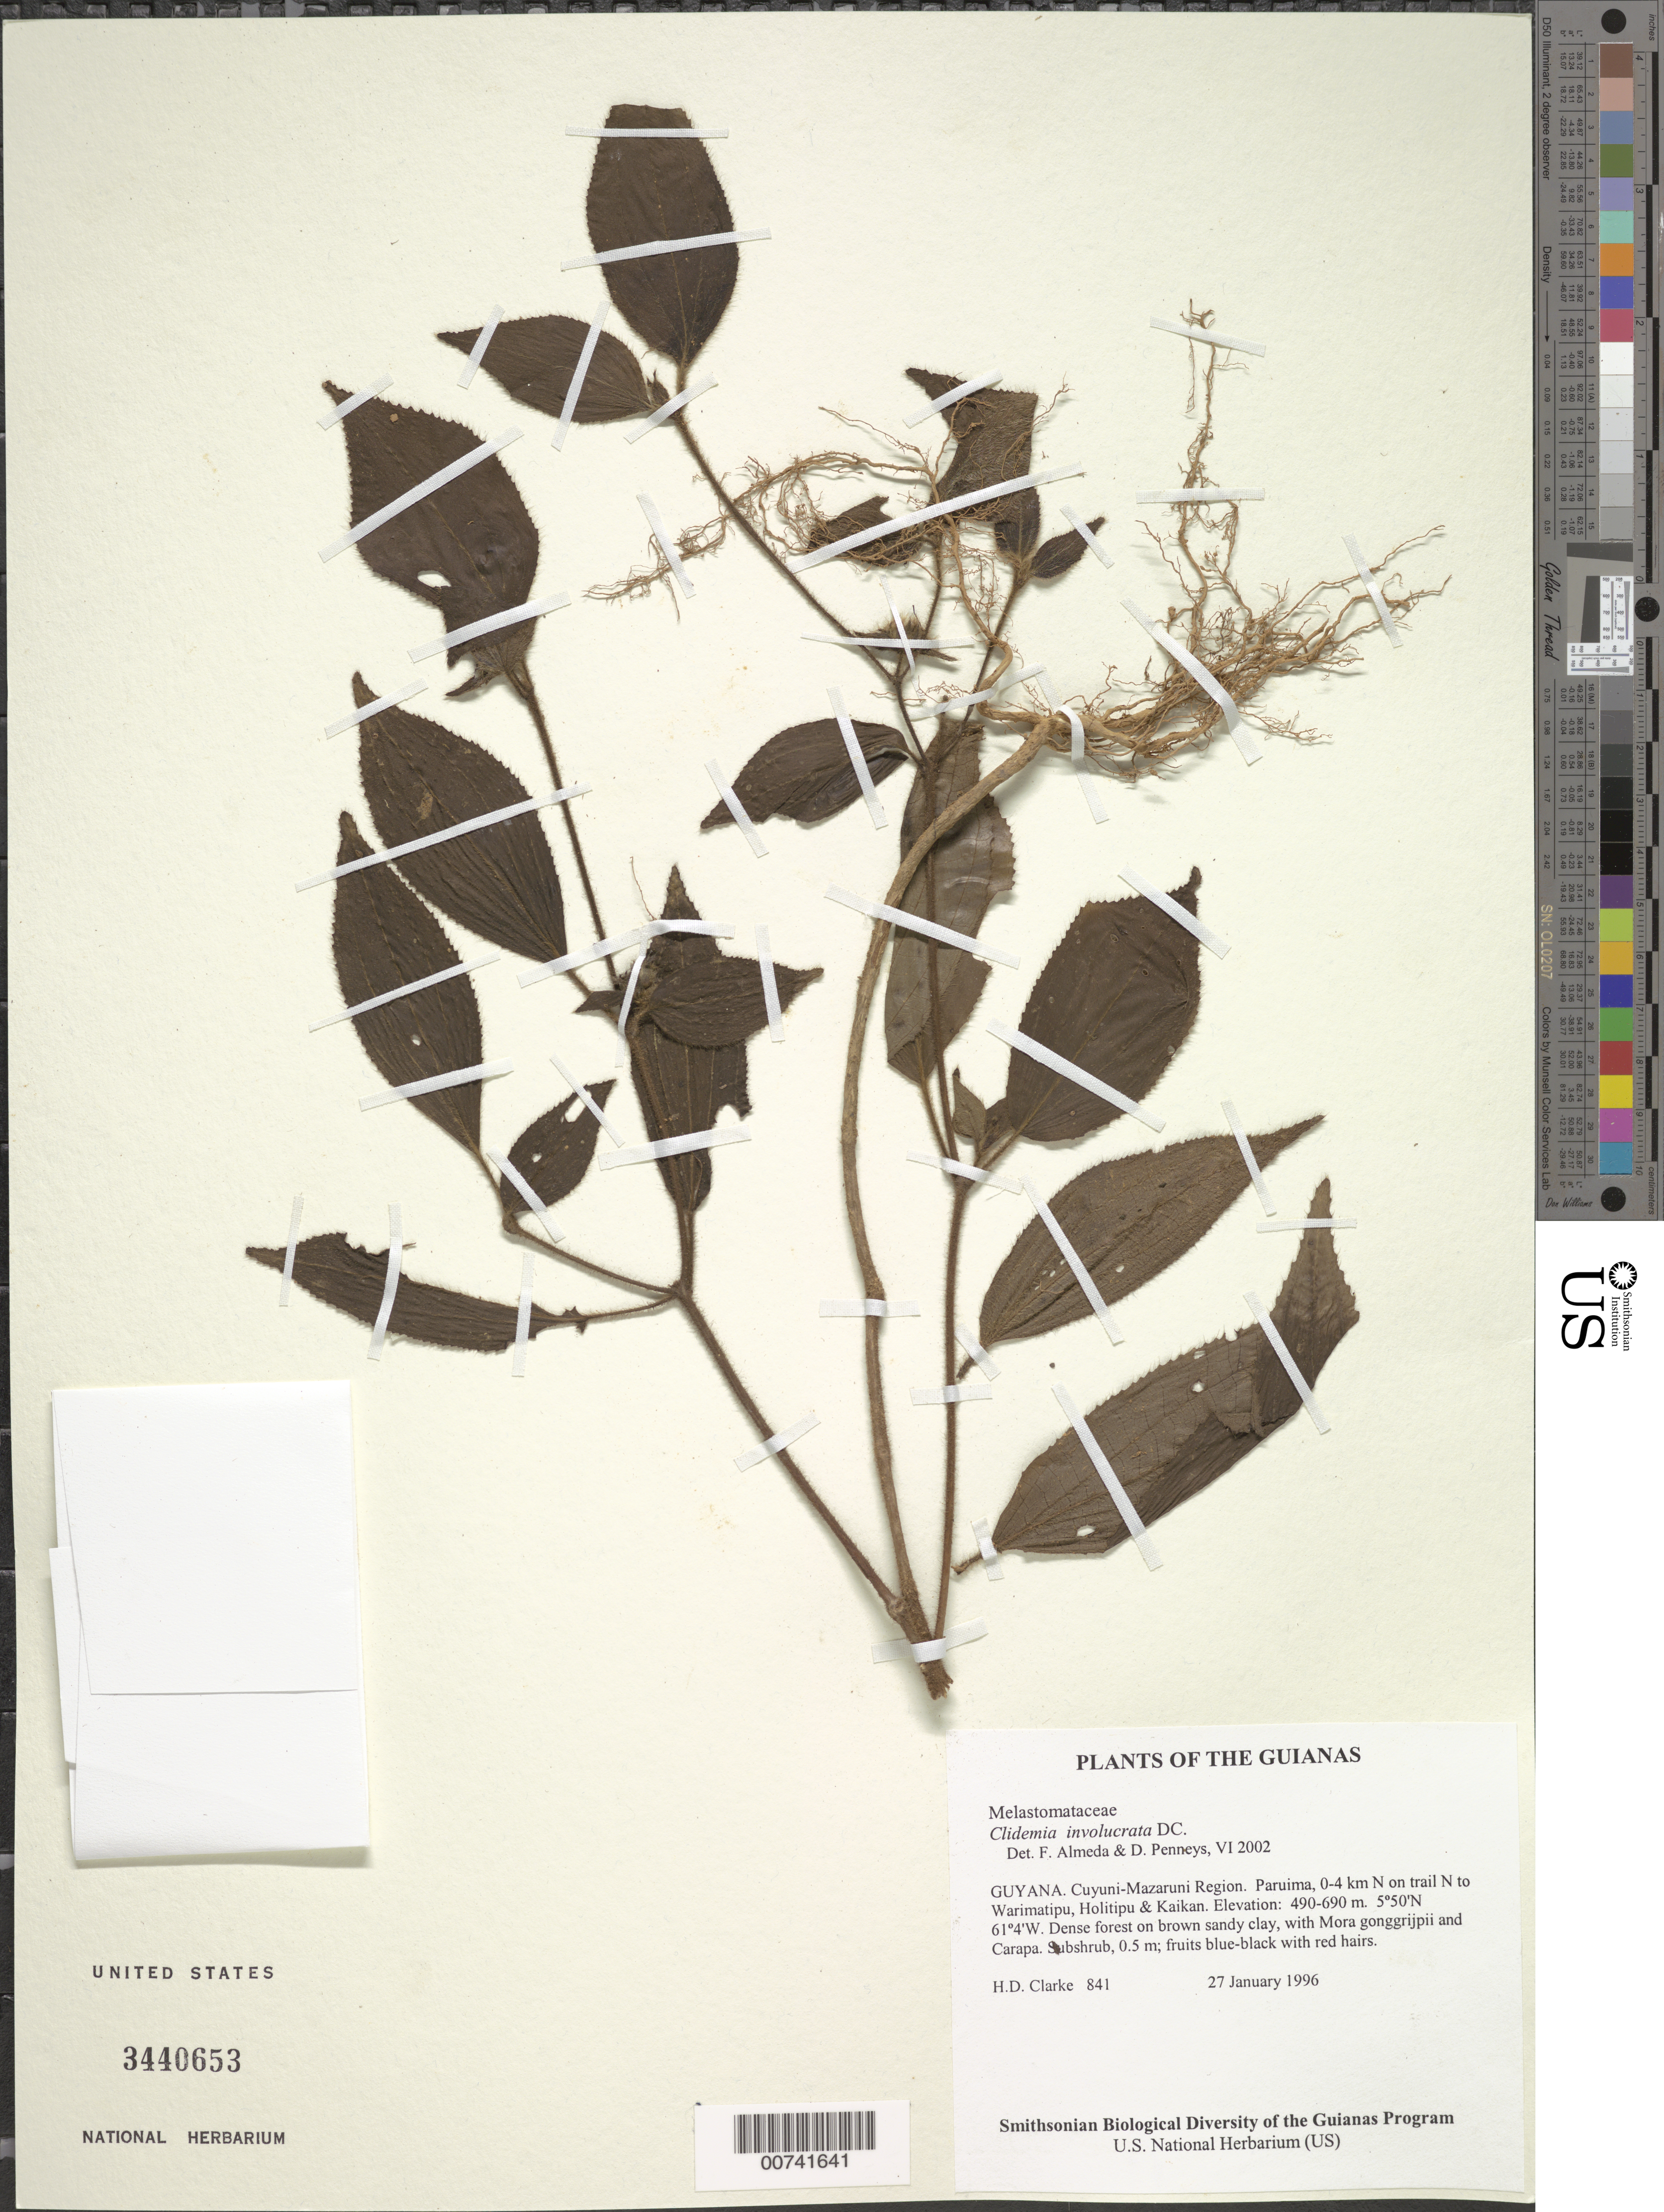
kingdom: Plantae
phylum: Tracheophyta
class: Magnoliopsida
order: Myrtales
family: Melastomataceae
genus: Clidemia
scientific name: Clidemia involucrata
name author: DC.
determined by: Almeda, F.; Penneys, D. S.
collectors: H. D. Clarke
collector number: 841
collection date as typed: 27 January 1996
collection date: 1996-01-27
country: Guyana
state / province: Cuyuni-Mazaruni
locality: Paruima, 0-4 km N on trail N to Warimatipu, Holitipu & Kaikan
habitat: Dense forest on brown sandy clay, with Mora gonggrijpii and Carapa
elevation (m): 490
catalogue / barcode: US 3440653